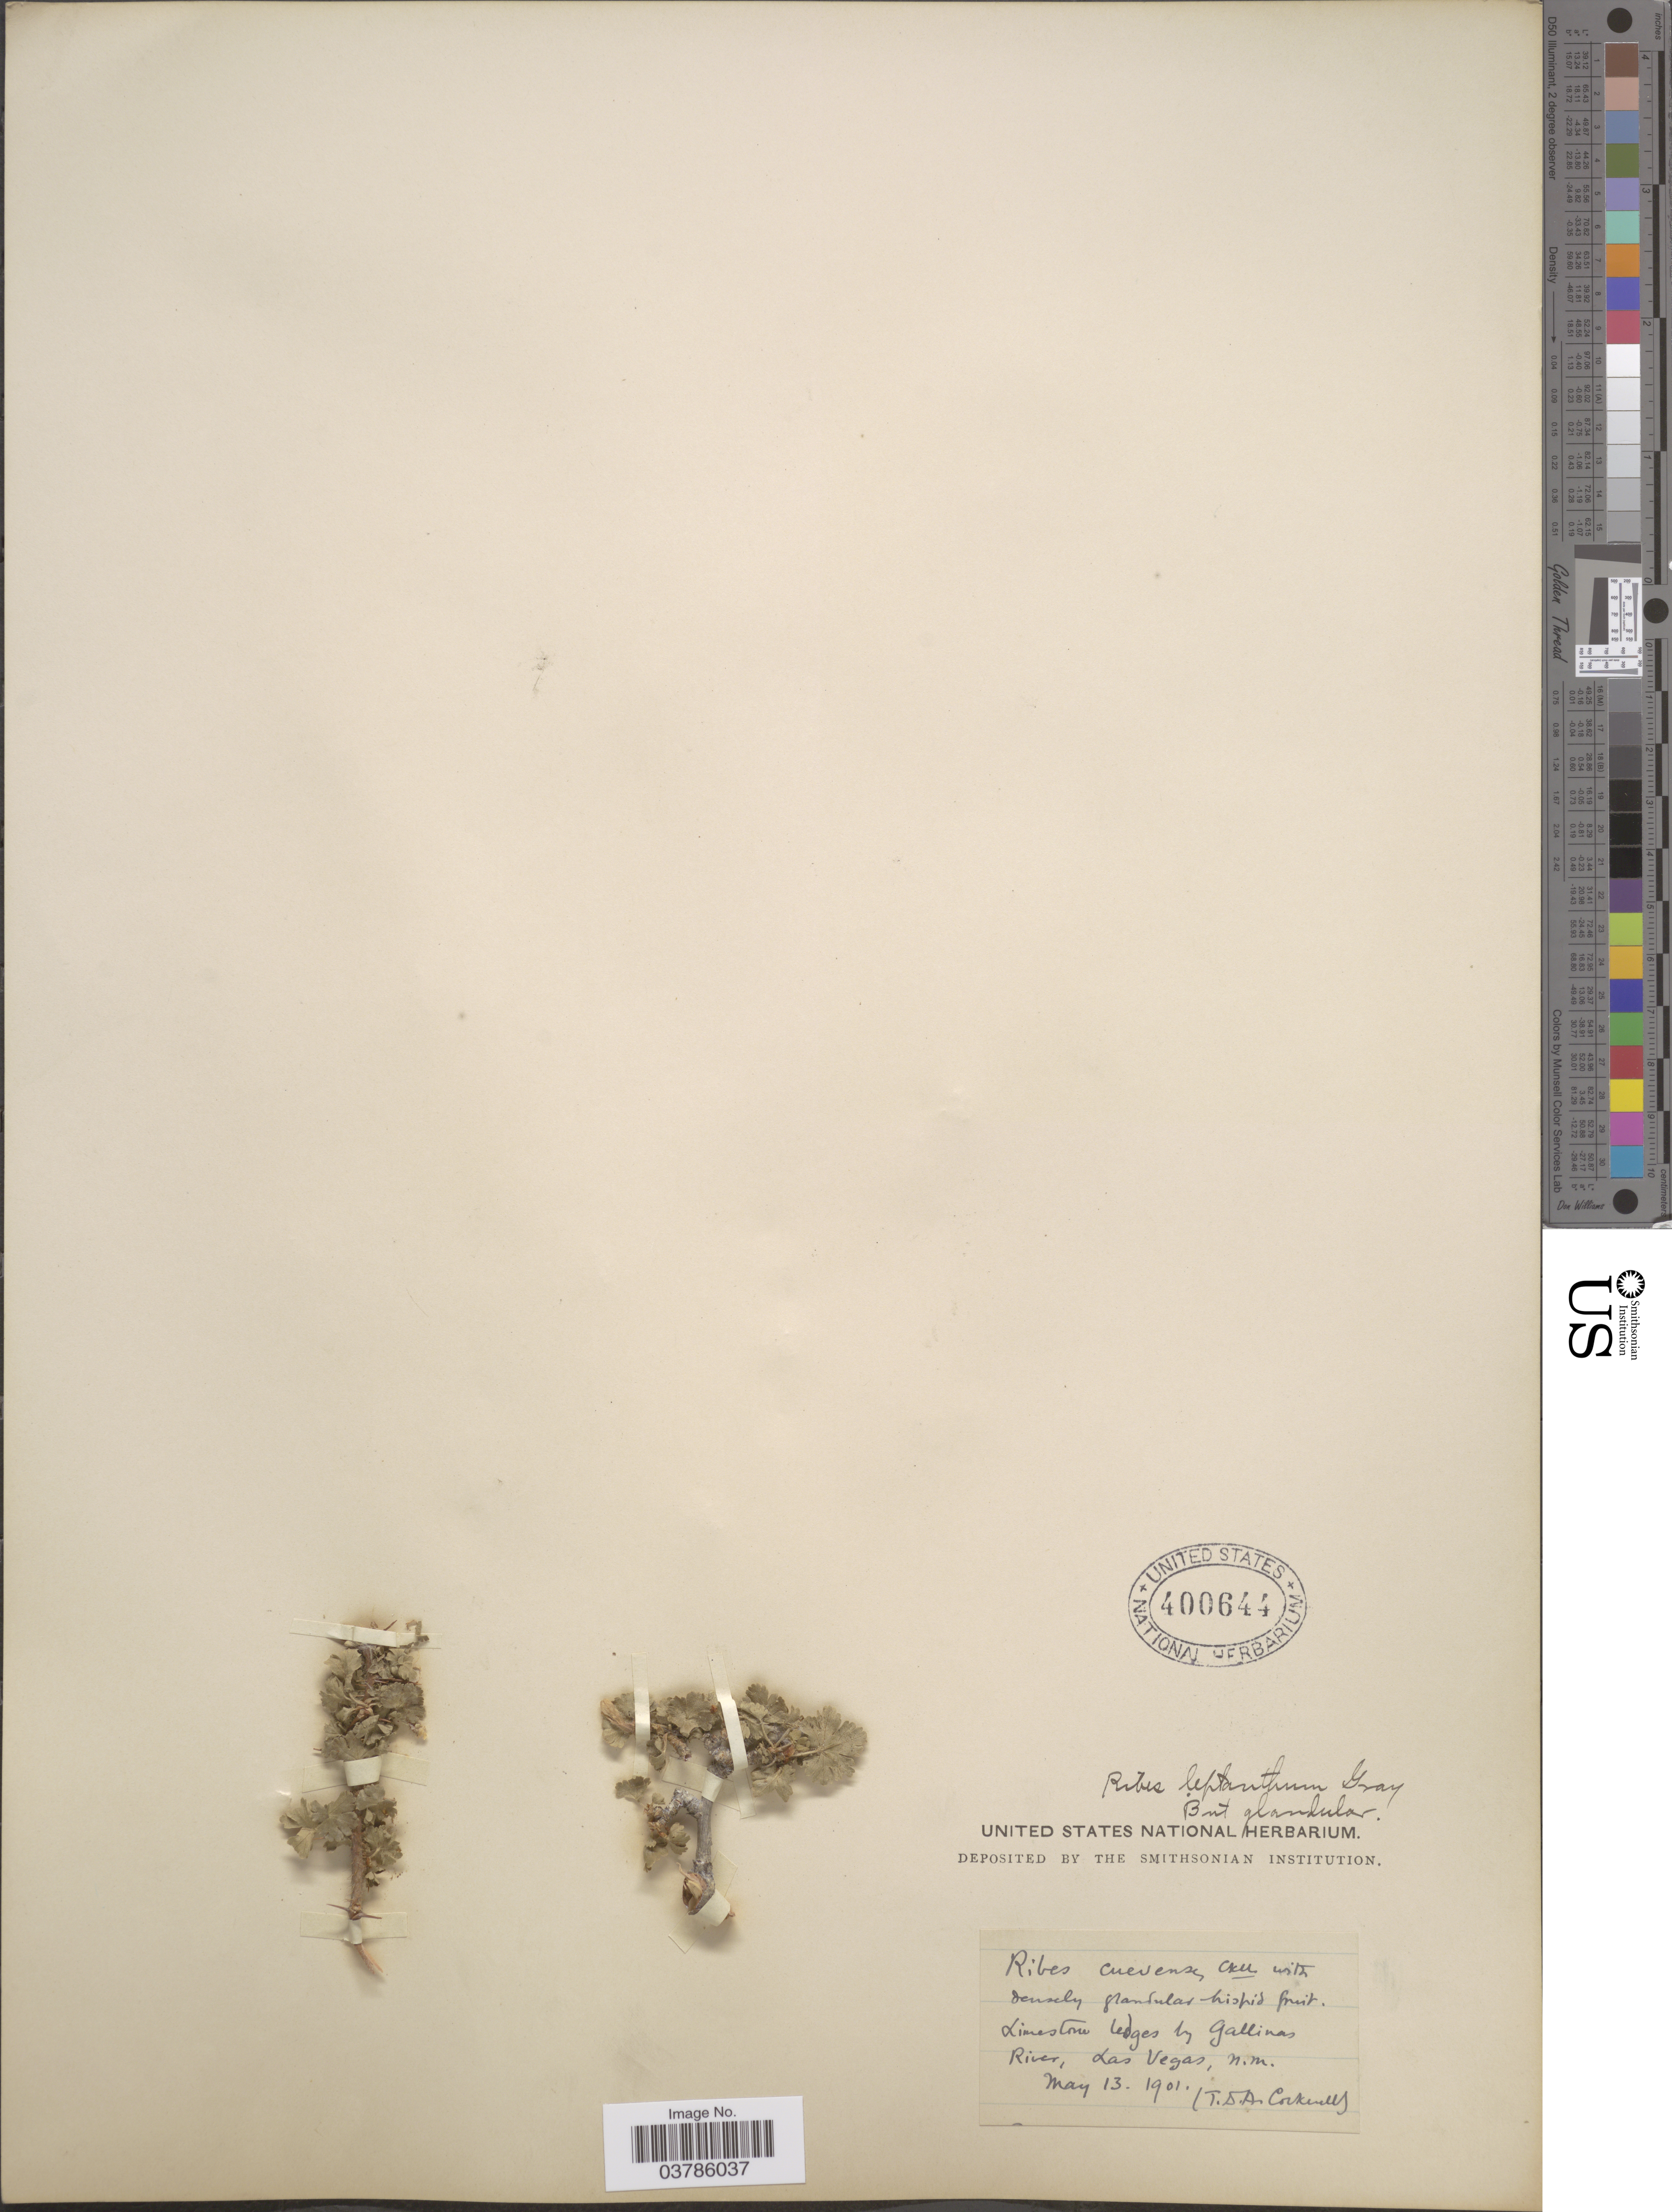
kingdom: Plantae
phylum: Tracheophyta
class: Magnoliopsida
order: Saxifragales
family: Grossulariaceae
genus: Ribes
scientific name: Ribes leptanthum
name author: A. Gray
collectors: T. Cockerell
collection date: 1901-05-13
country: United States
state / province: New Mexico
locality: Limestone ledges by Gallinas River, Las Vegas.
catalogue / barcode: US 400644